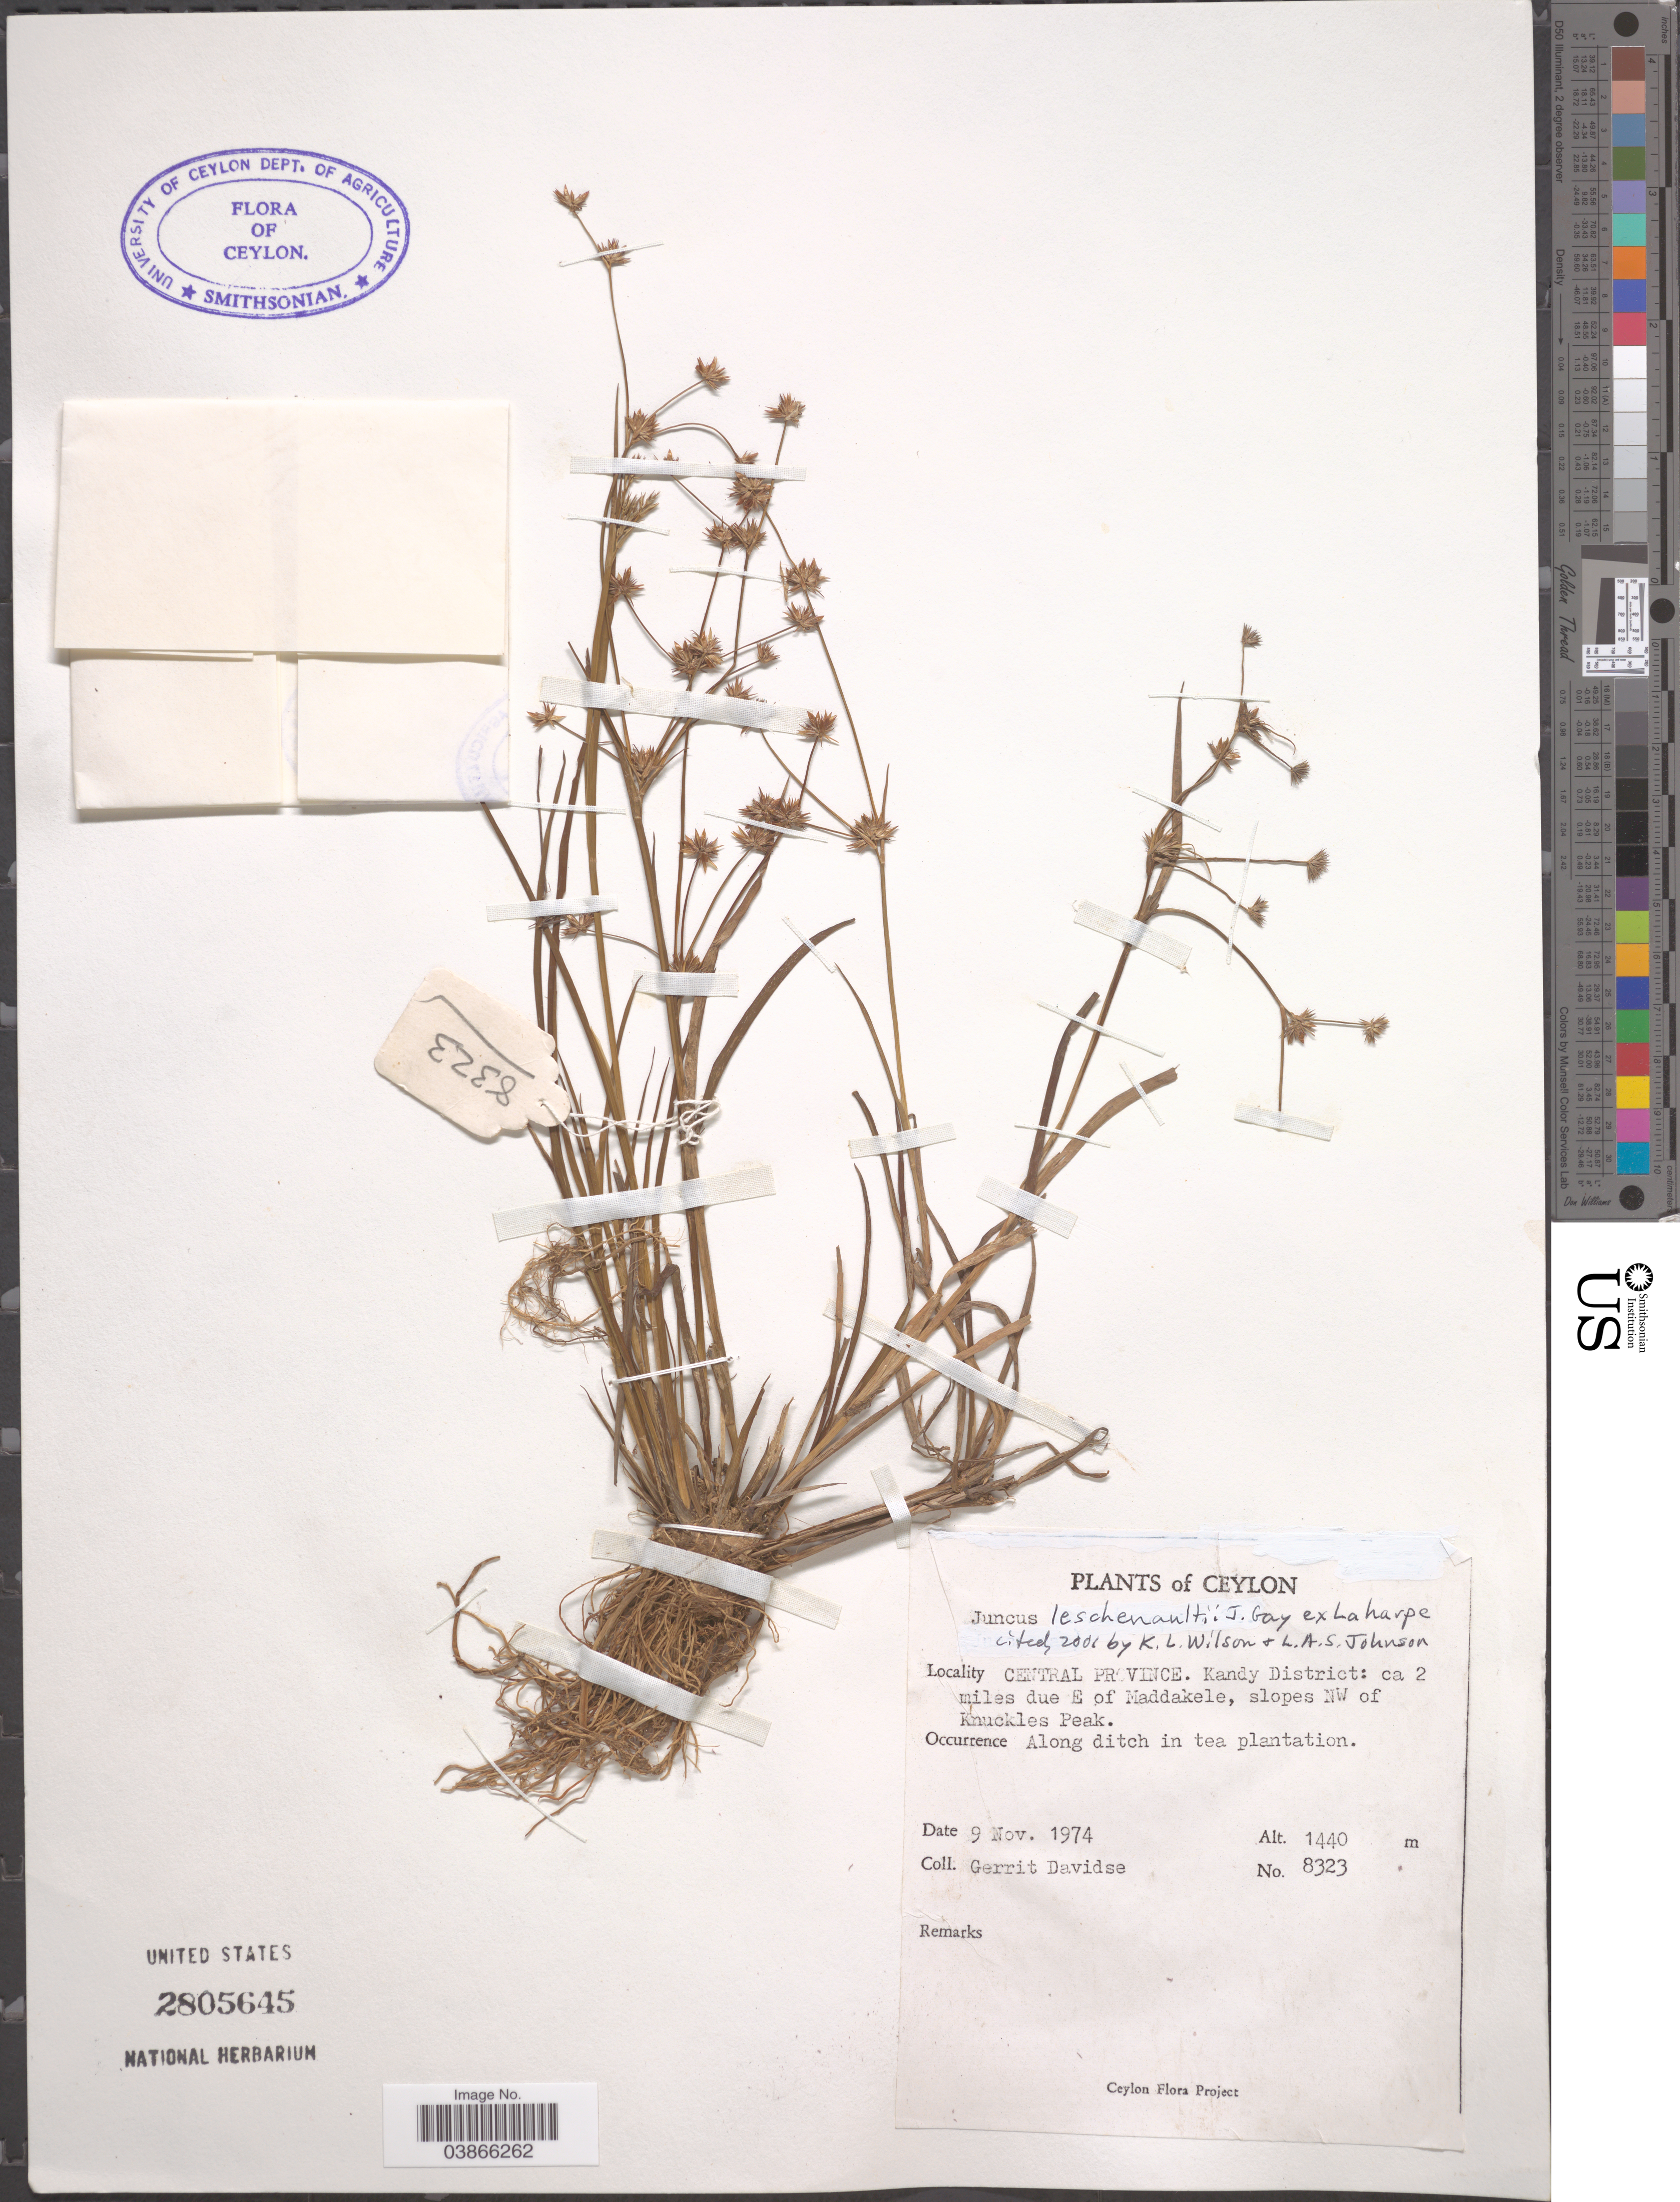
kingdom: Plantae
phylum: Tracheophyta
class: Liliopsida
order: Poales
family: Juncaceae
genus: Juncus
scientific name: Juncus leschenaultii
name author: J. Gay ex Laharpe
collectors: G. Davidse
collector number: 8323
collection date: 1974-11-09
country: Sri Lanka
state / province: Central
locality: Ceylon. Kandy District: ca 2 miles due E of Maddakele, slopes NW of Knuckles Peak. Along ditch in tea plantation.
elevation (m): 1440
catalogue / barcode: US 2805645